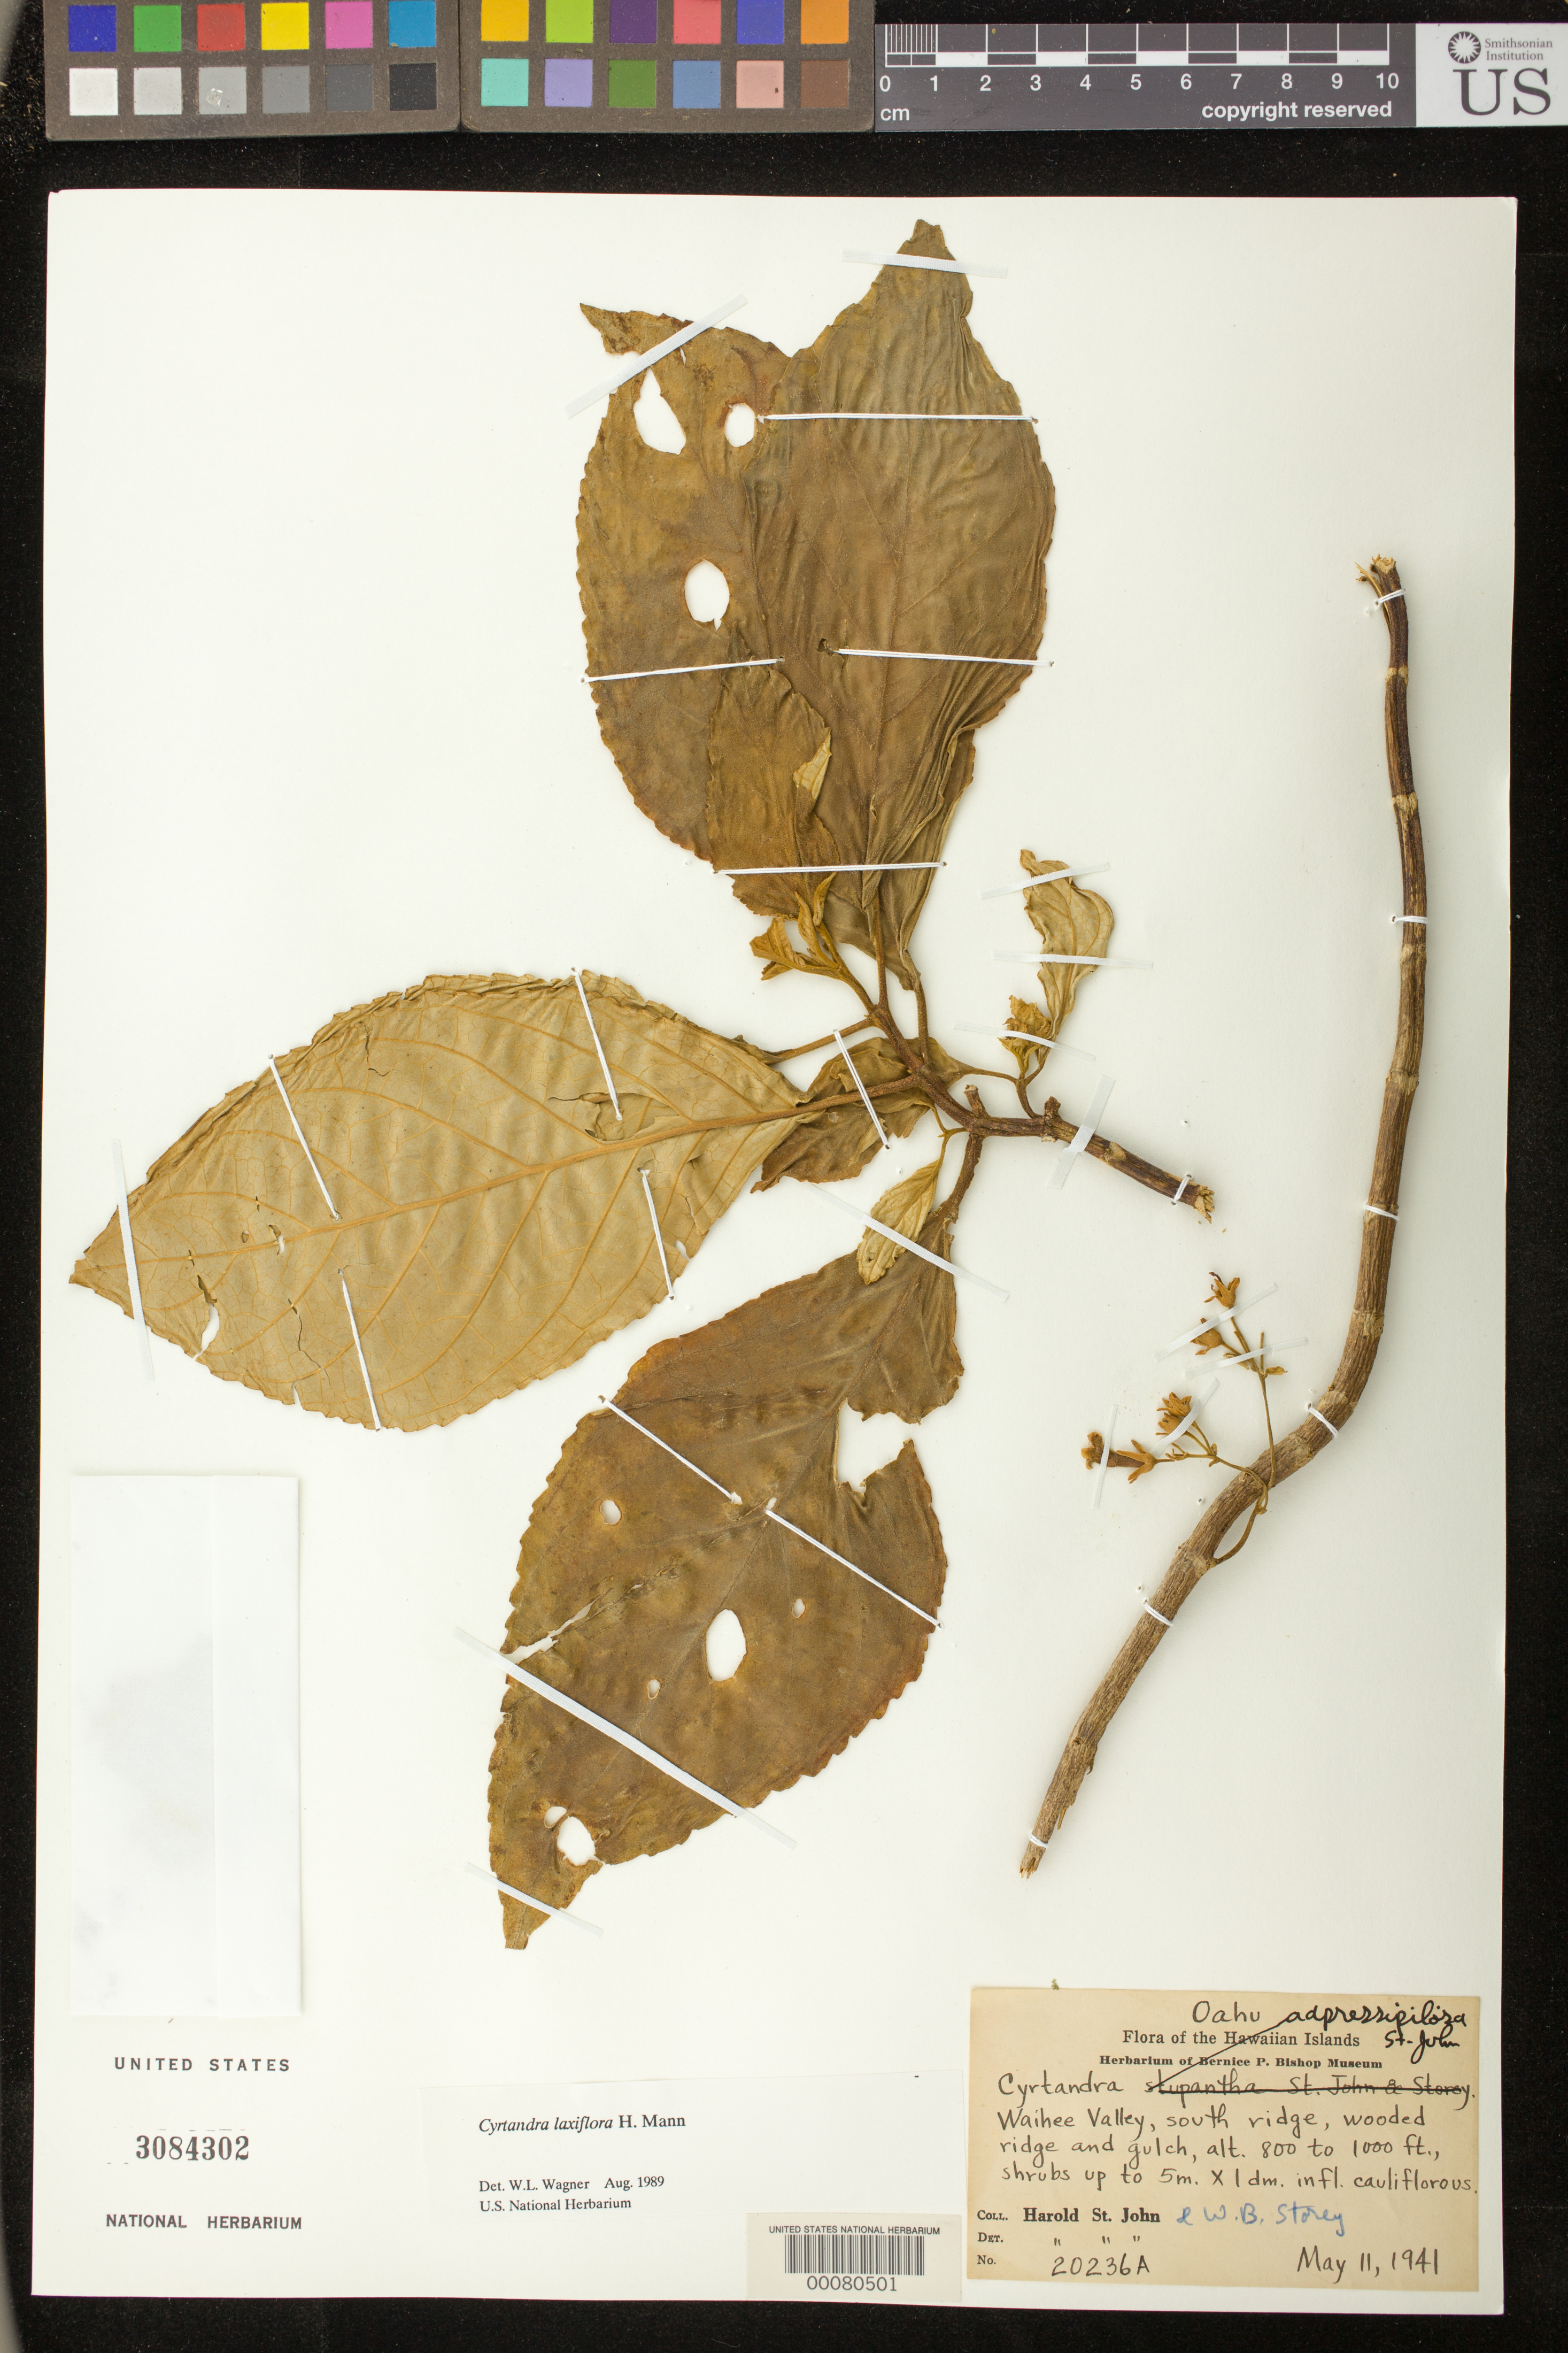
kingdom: Plantae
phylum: Tracheophyta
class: Magnoliopsida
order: Lamiales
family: Gesneriaceae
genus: Cyrtandra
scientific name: Cyrtandra adpressipilosa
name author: H. St. John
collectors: H. St. John & W. Storey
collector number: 20236 A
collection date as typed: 11 May 1941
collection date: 1941-05-11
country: United States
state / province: Hawaii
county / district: Honolulu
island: Oahu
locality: Waihee valley, south ridge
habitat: Wooded ridge and gulch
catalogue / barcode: US 3084302